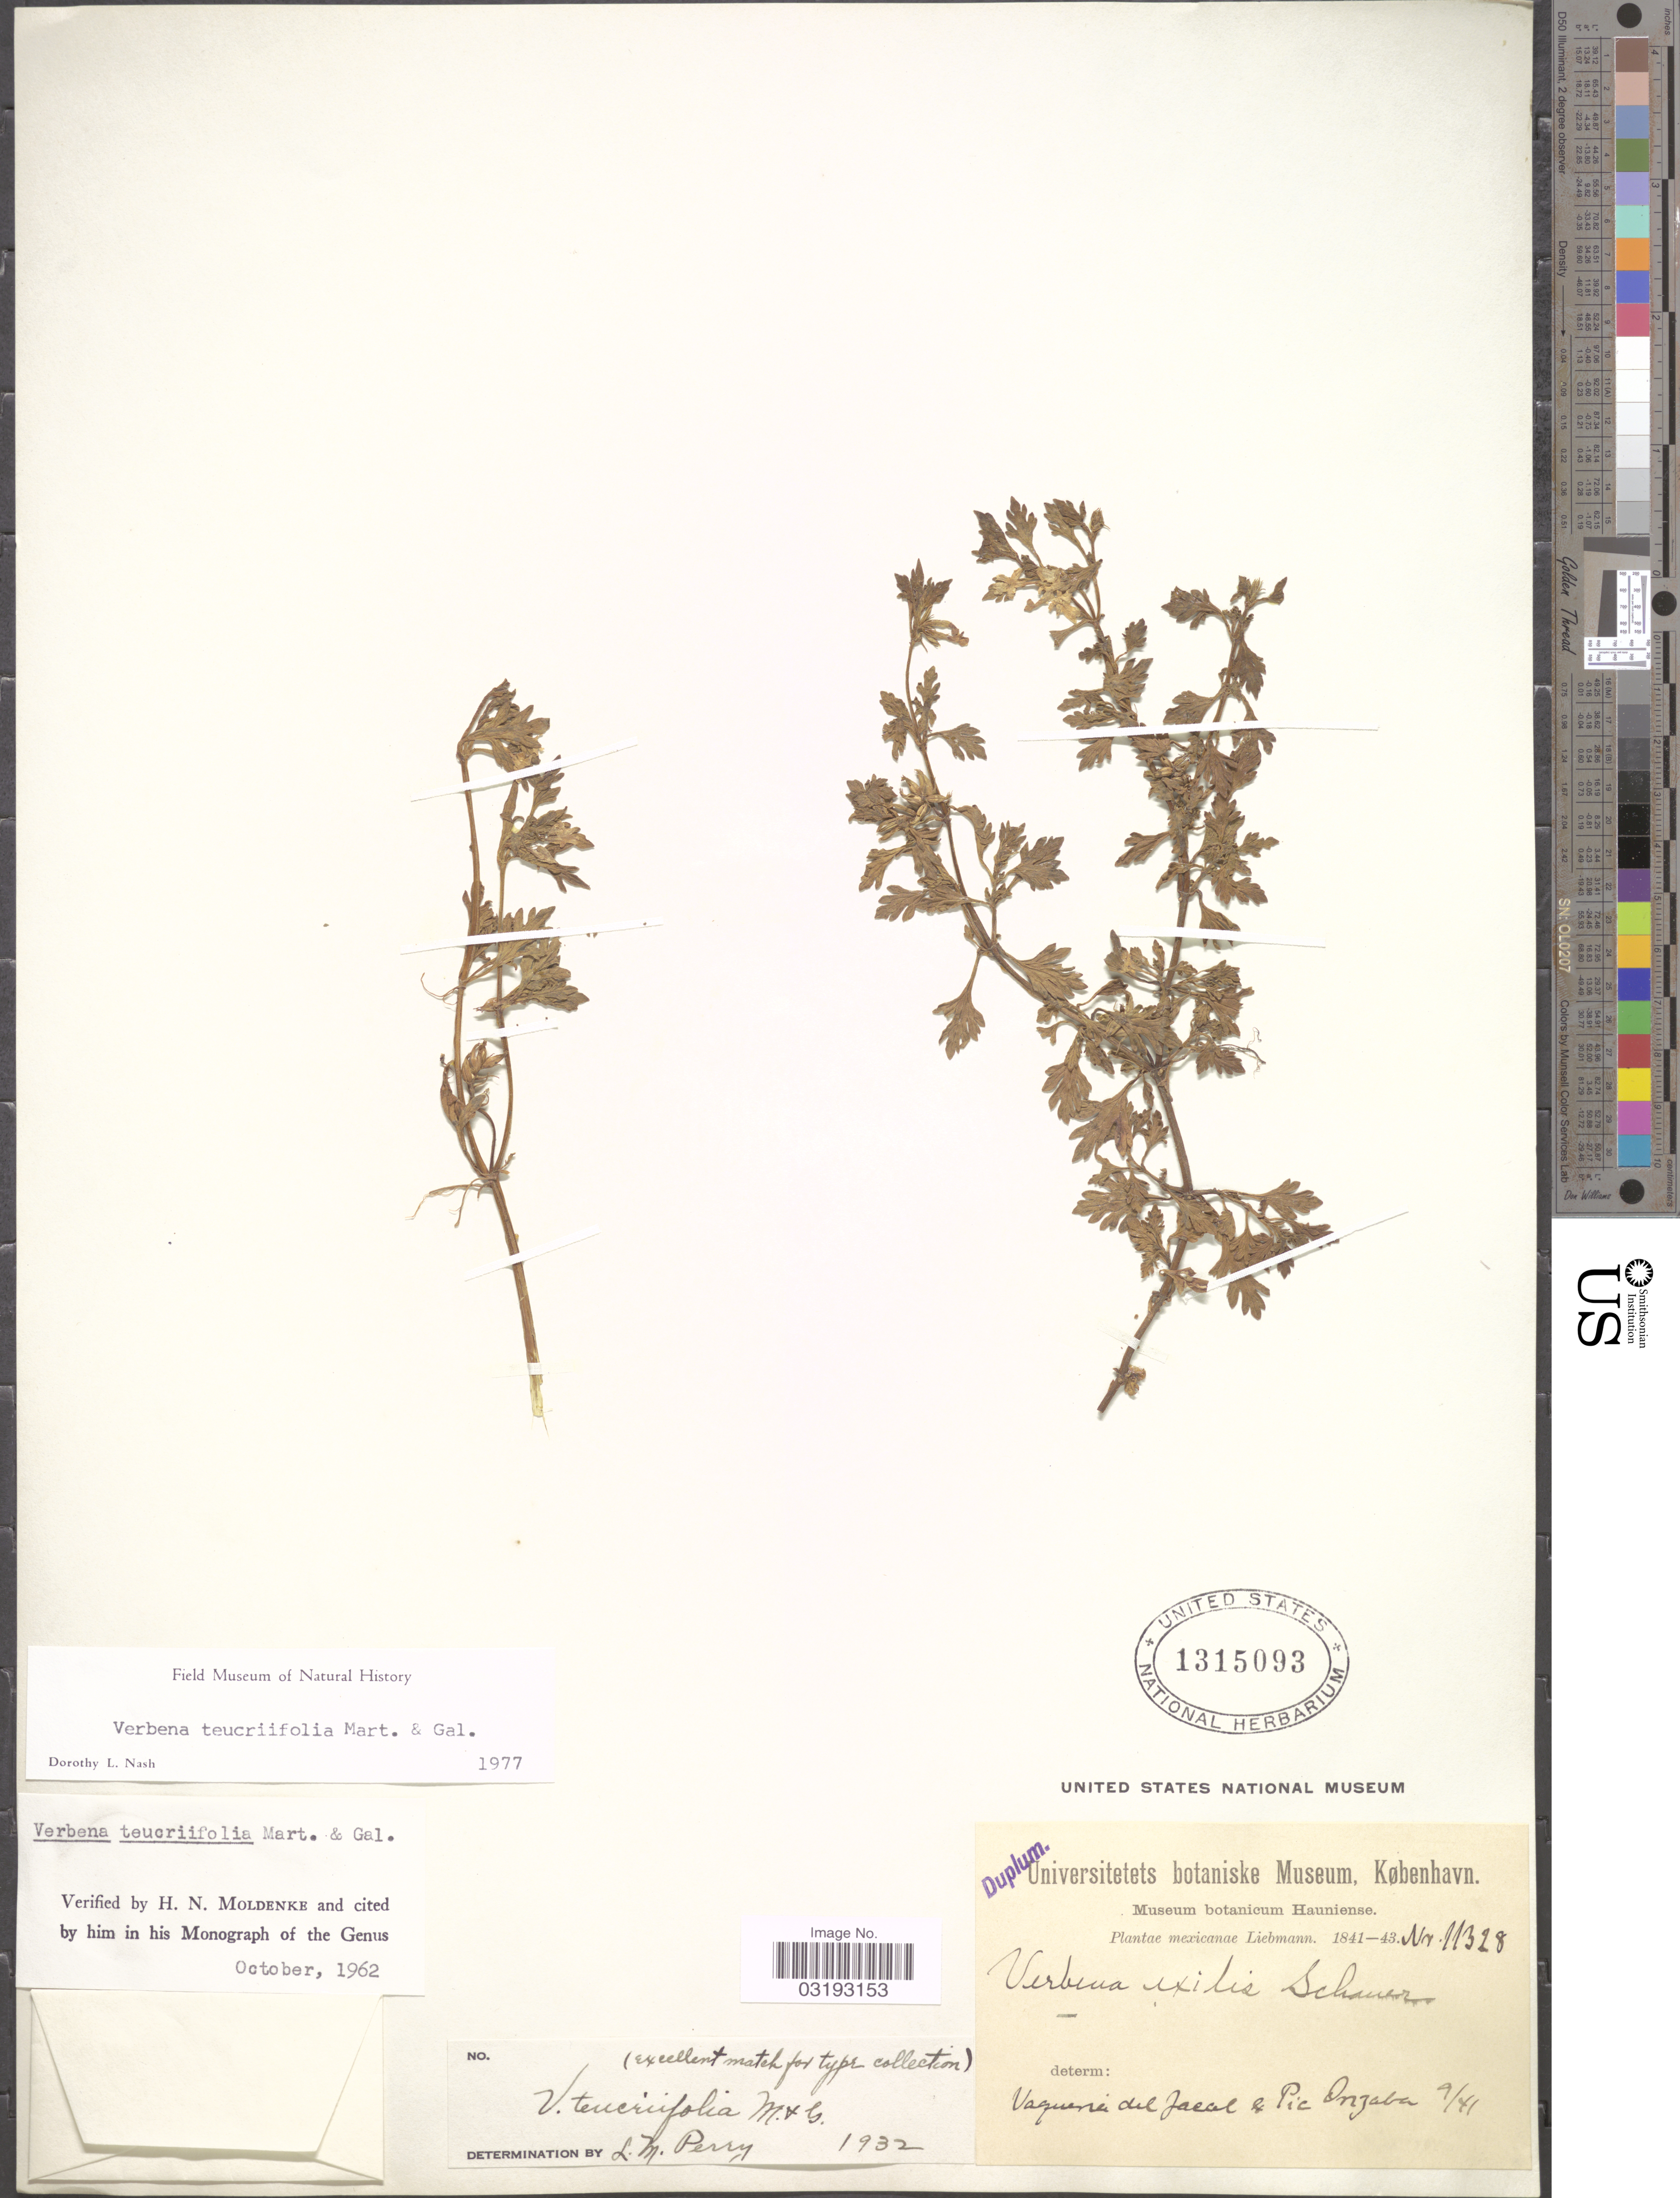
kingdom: Plantae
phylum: Tracheophyta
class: Magnoliopsida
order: Lamiales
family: Verbenaceae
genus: Verbena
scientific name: Verbena teucriifolia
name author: M. Martens & Galeotti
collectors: Liebmann, --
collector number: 11328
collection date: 1841-09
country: Mexico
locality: Vaqueria del Jacal e Pic Orizaba.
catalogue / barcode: US 1315093